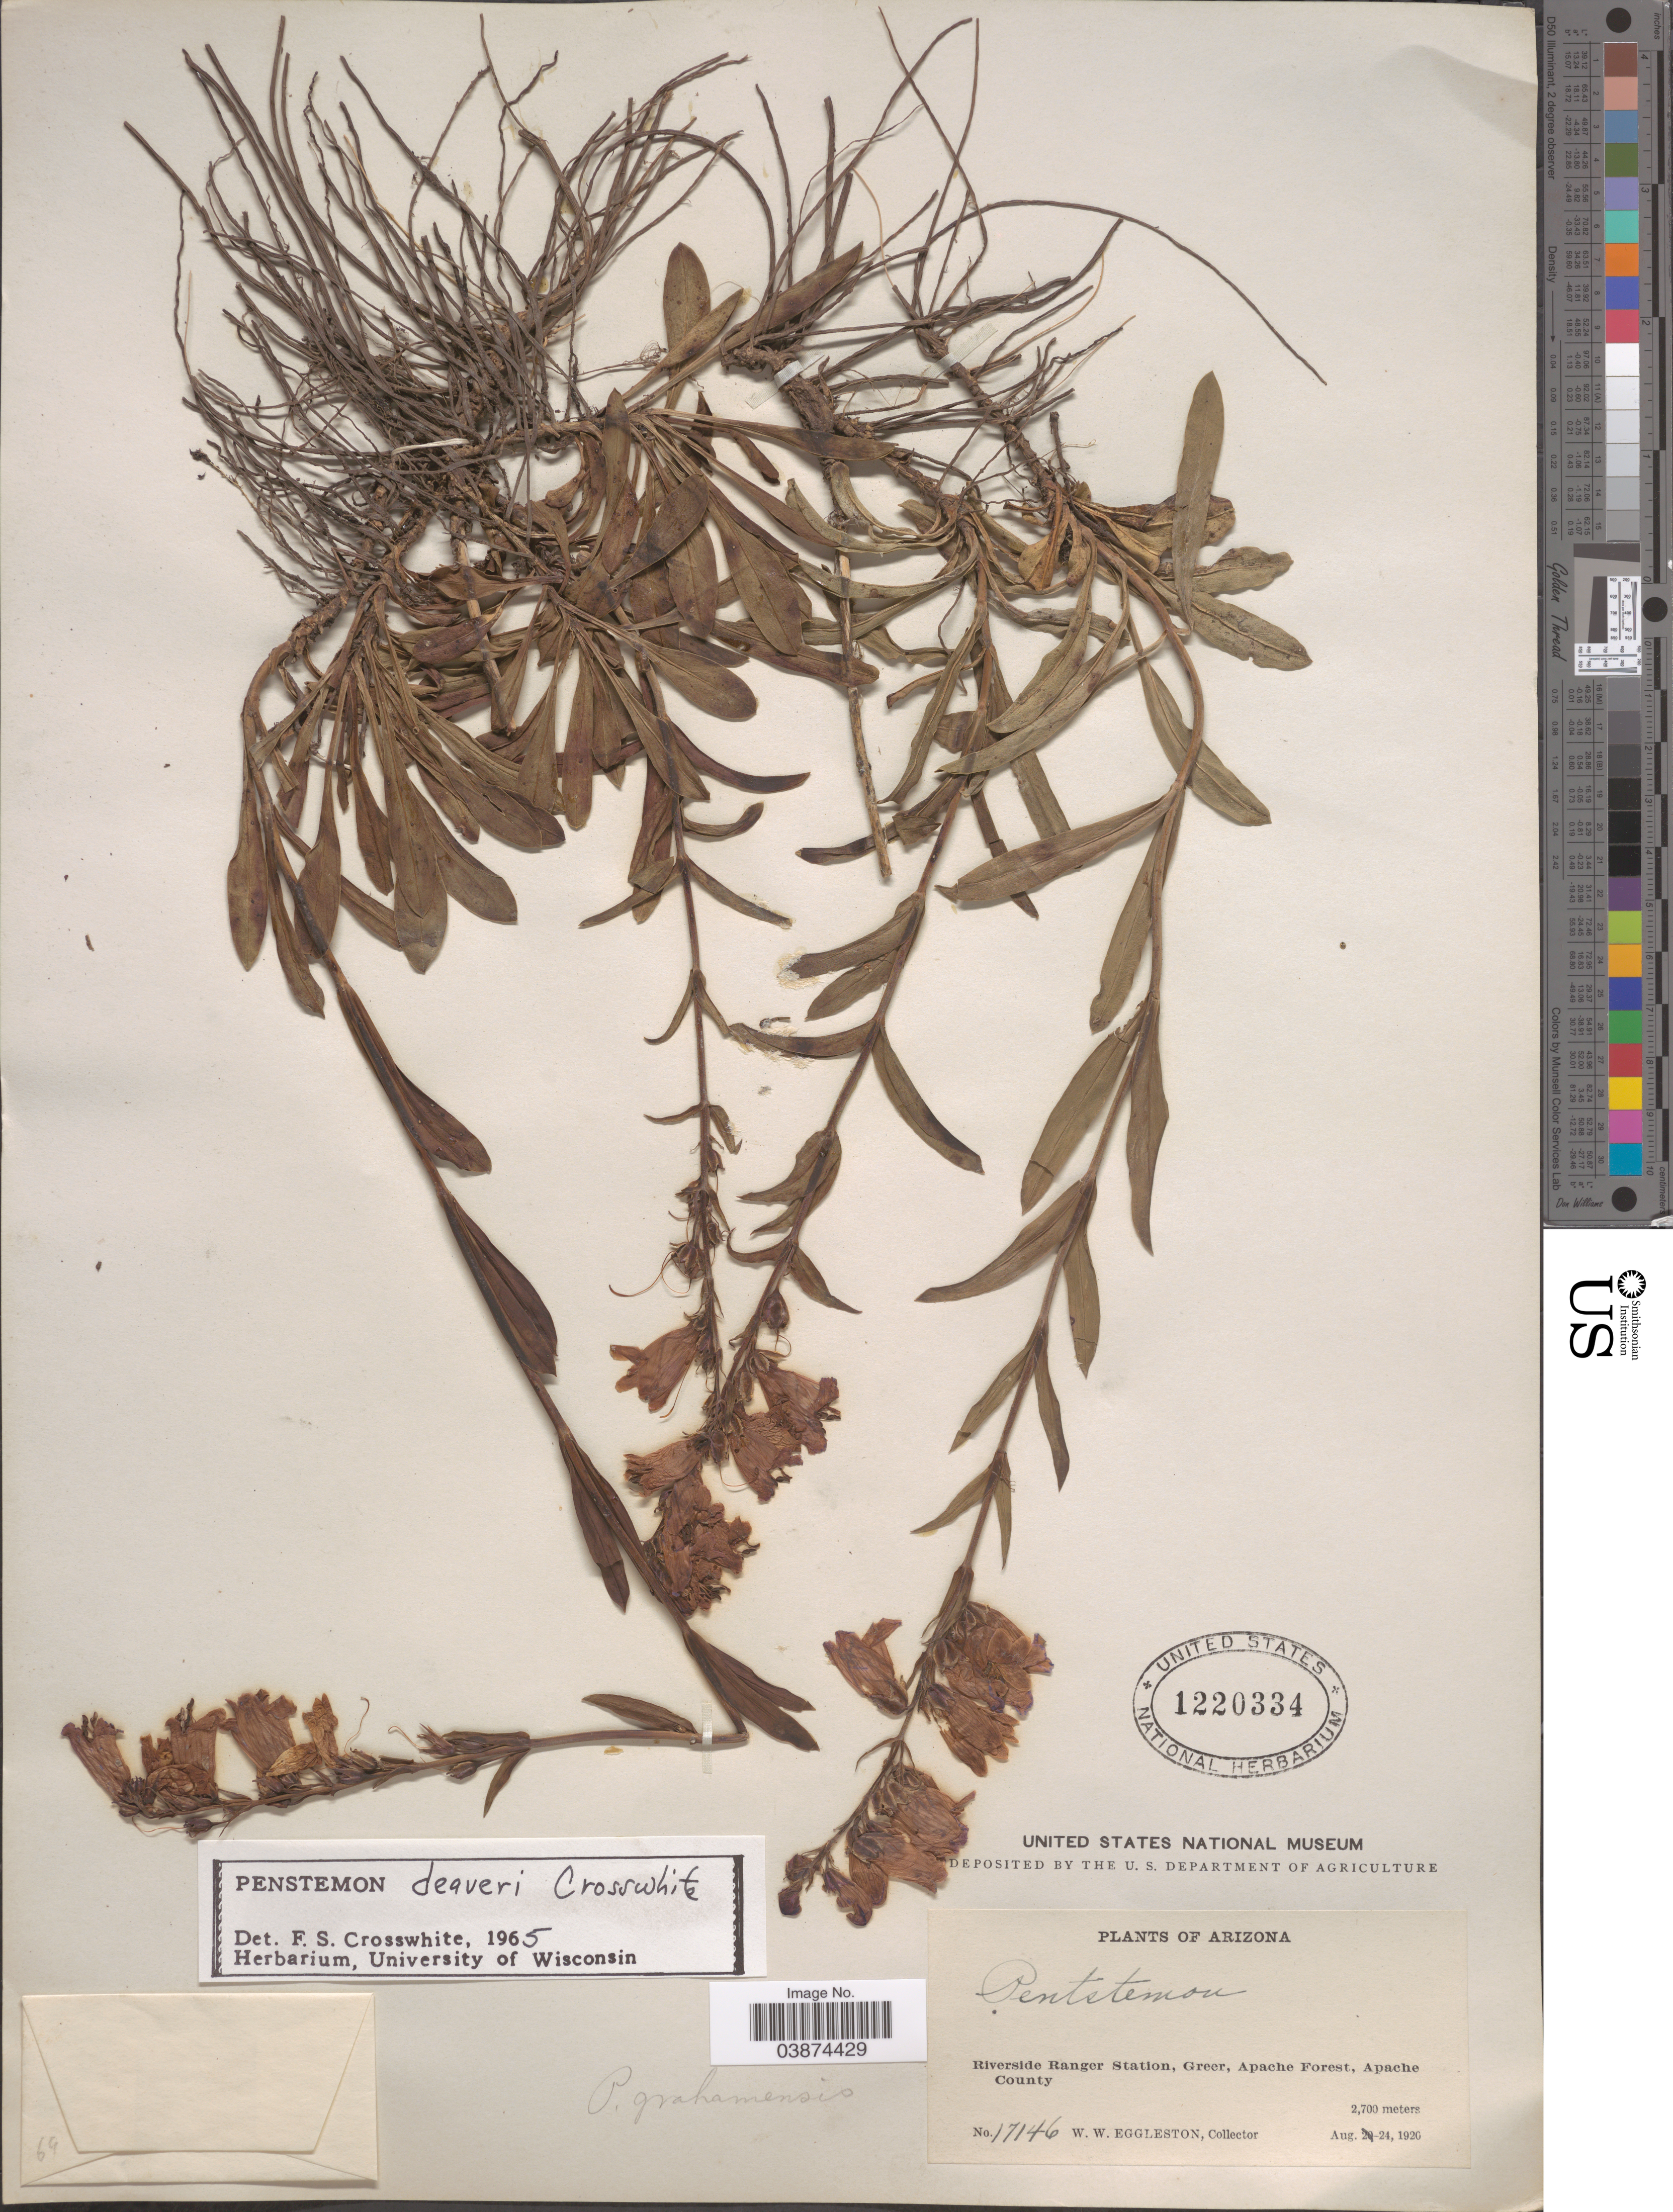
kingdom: Plantae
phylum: Tracheophyta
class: Magnoliopsida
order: Lamiales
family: Plantaginaceae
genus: Penstemon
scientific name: Penstemon deaveri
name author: Crosswh.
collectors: W. W. Eggleston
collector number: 17146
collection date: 1920-08-24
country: United States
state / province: Arizona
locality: Riverside Ranger Station, Greer, Apache Forest, Apache County.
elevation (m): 2700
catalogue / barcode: US 1220334